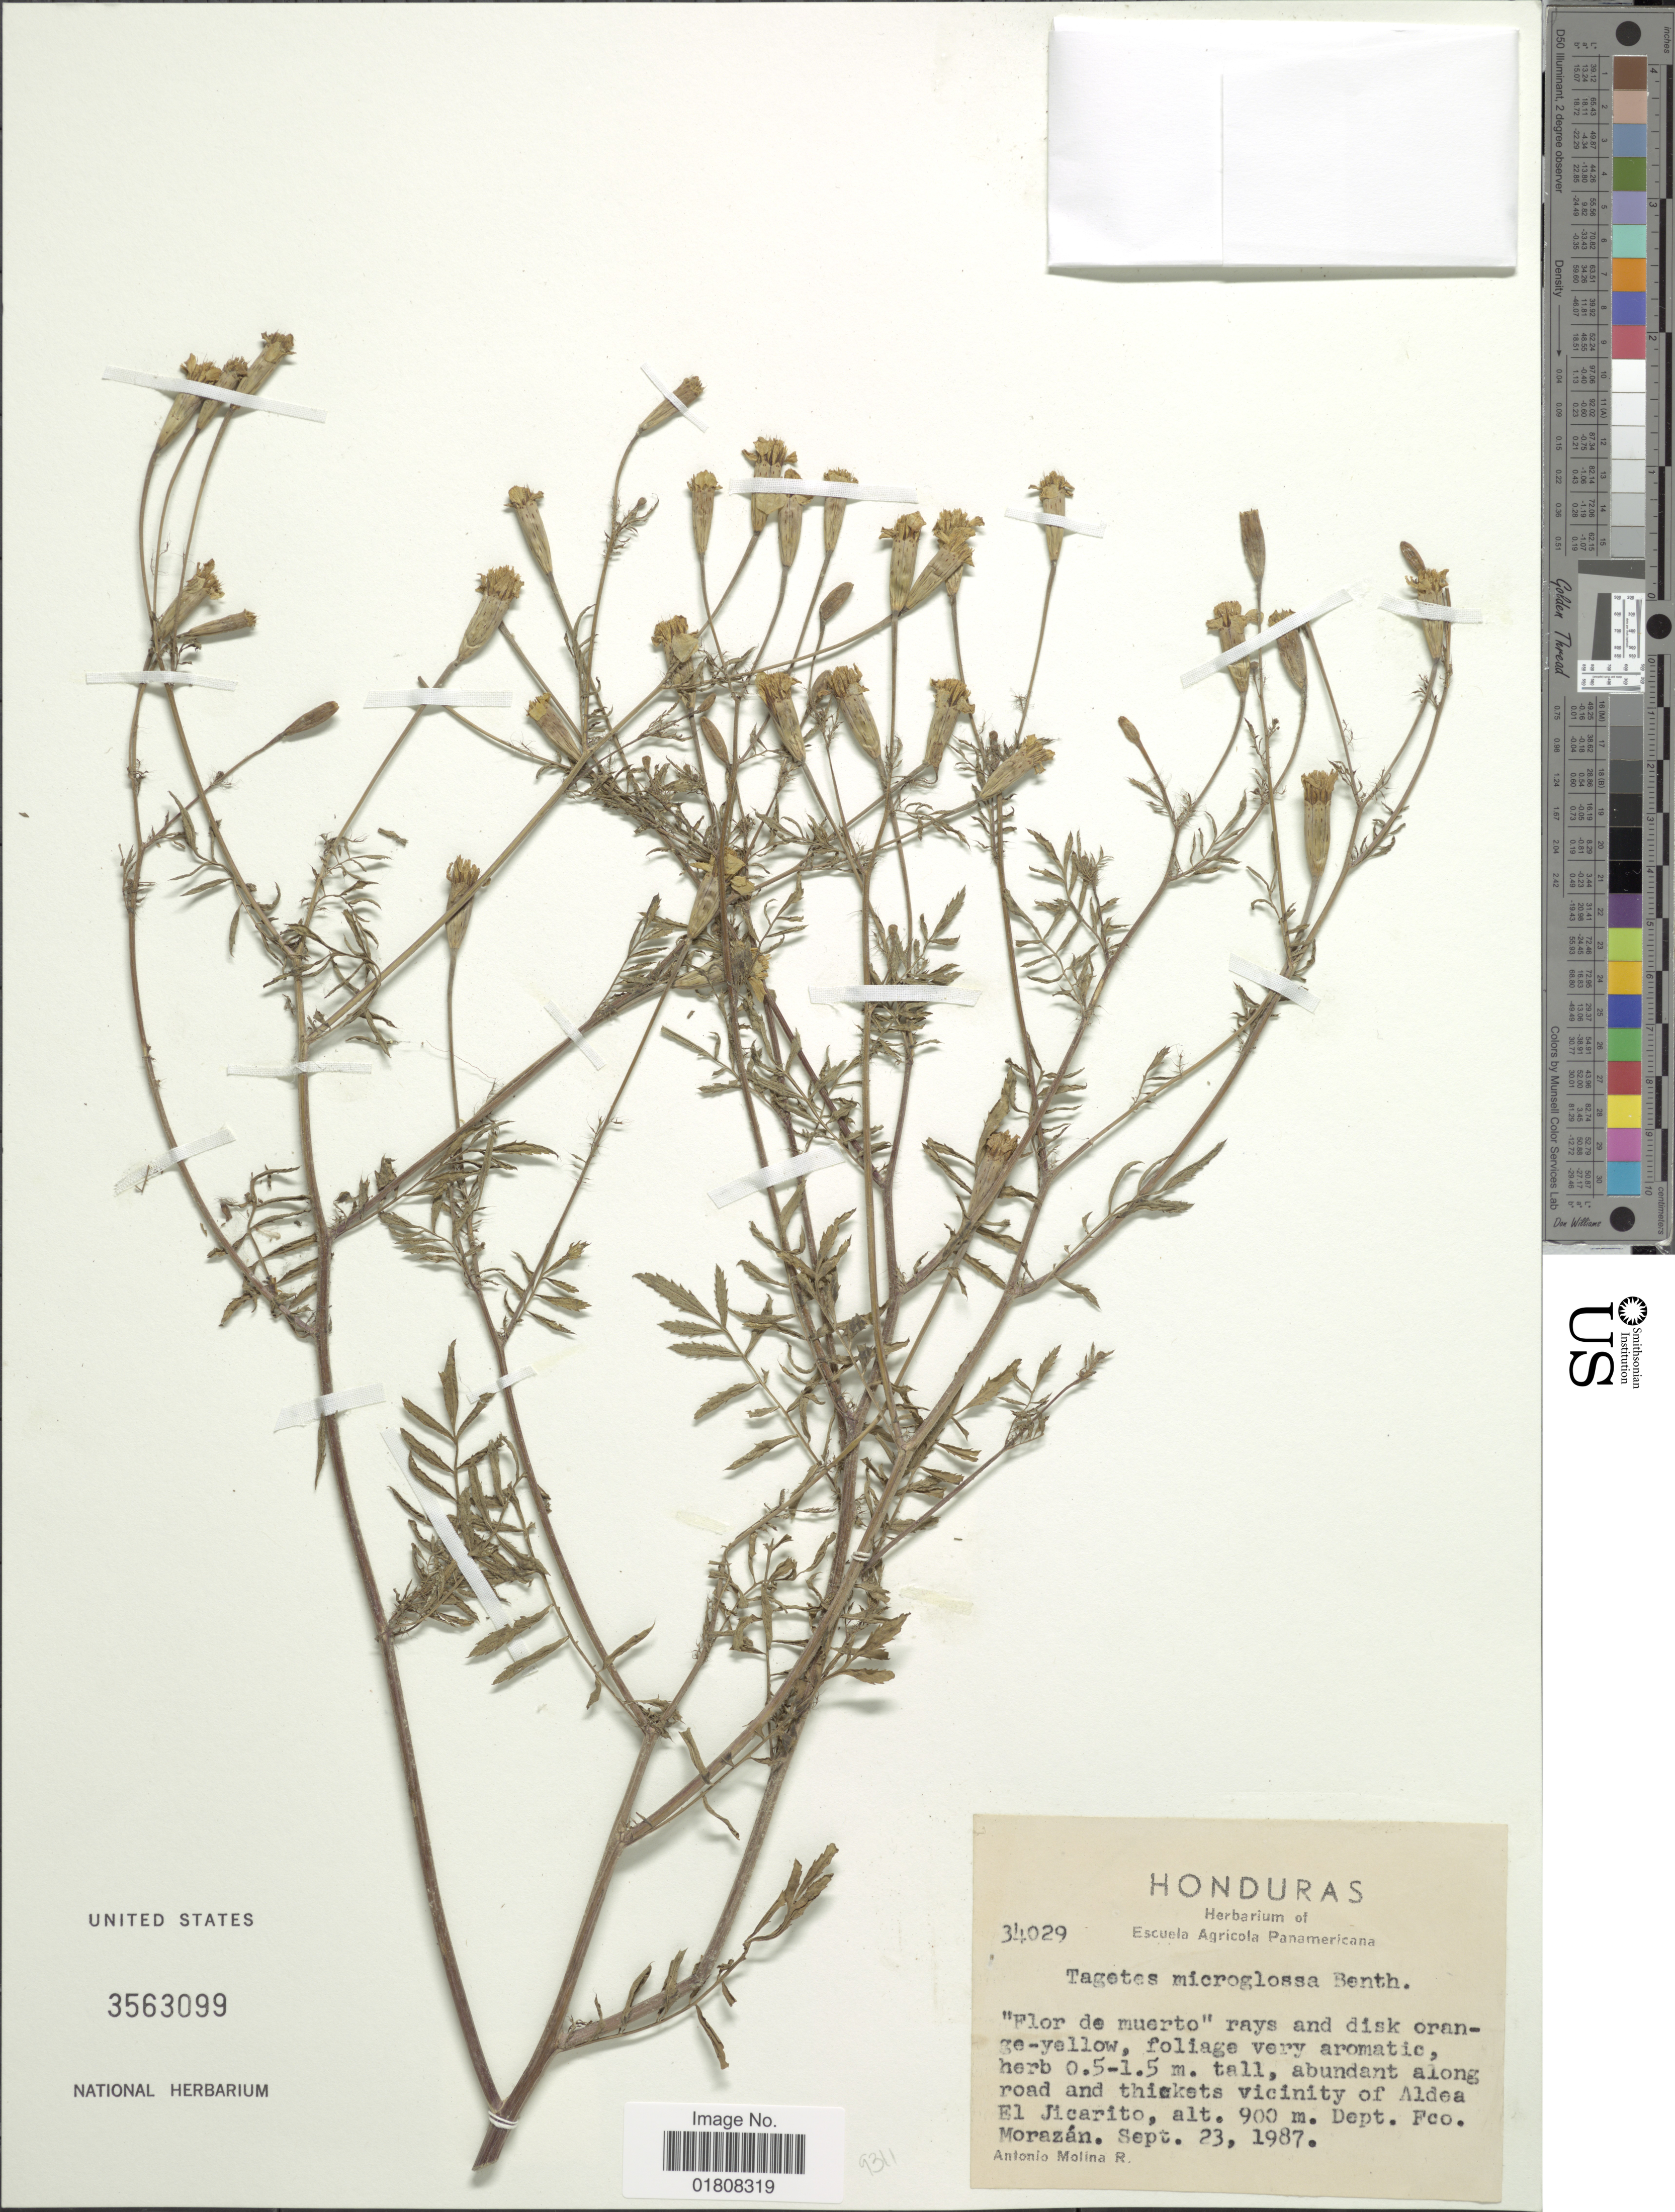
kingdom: Plantae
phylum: Tracheophyta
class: Magnoliopsida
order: Asterales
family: Asteraceae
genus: Tagetes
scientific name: Tagetes microglossa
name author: Benth.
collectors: A. Molina R.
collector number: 34029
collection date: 1987-09-23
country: Honduras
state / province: Fco. Morazán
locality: Vicinity of Aldea El Jicarito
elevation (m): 900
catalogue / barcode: US 3563099